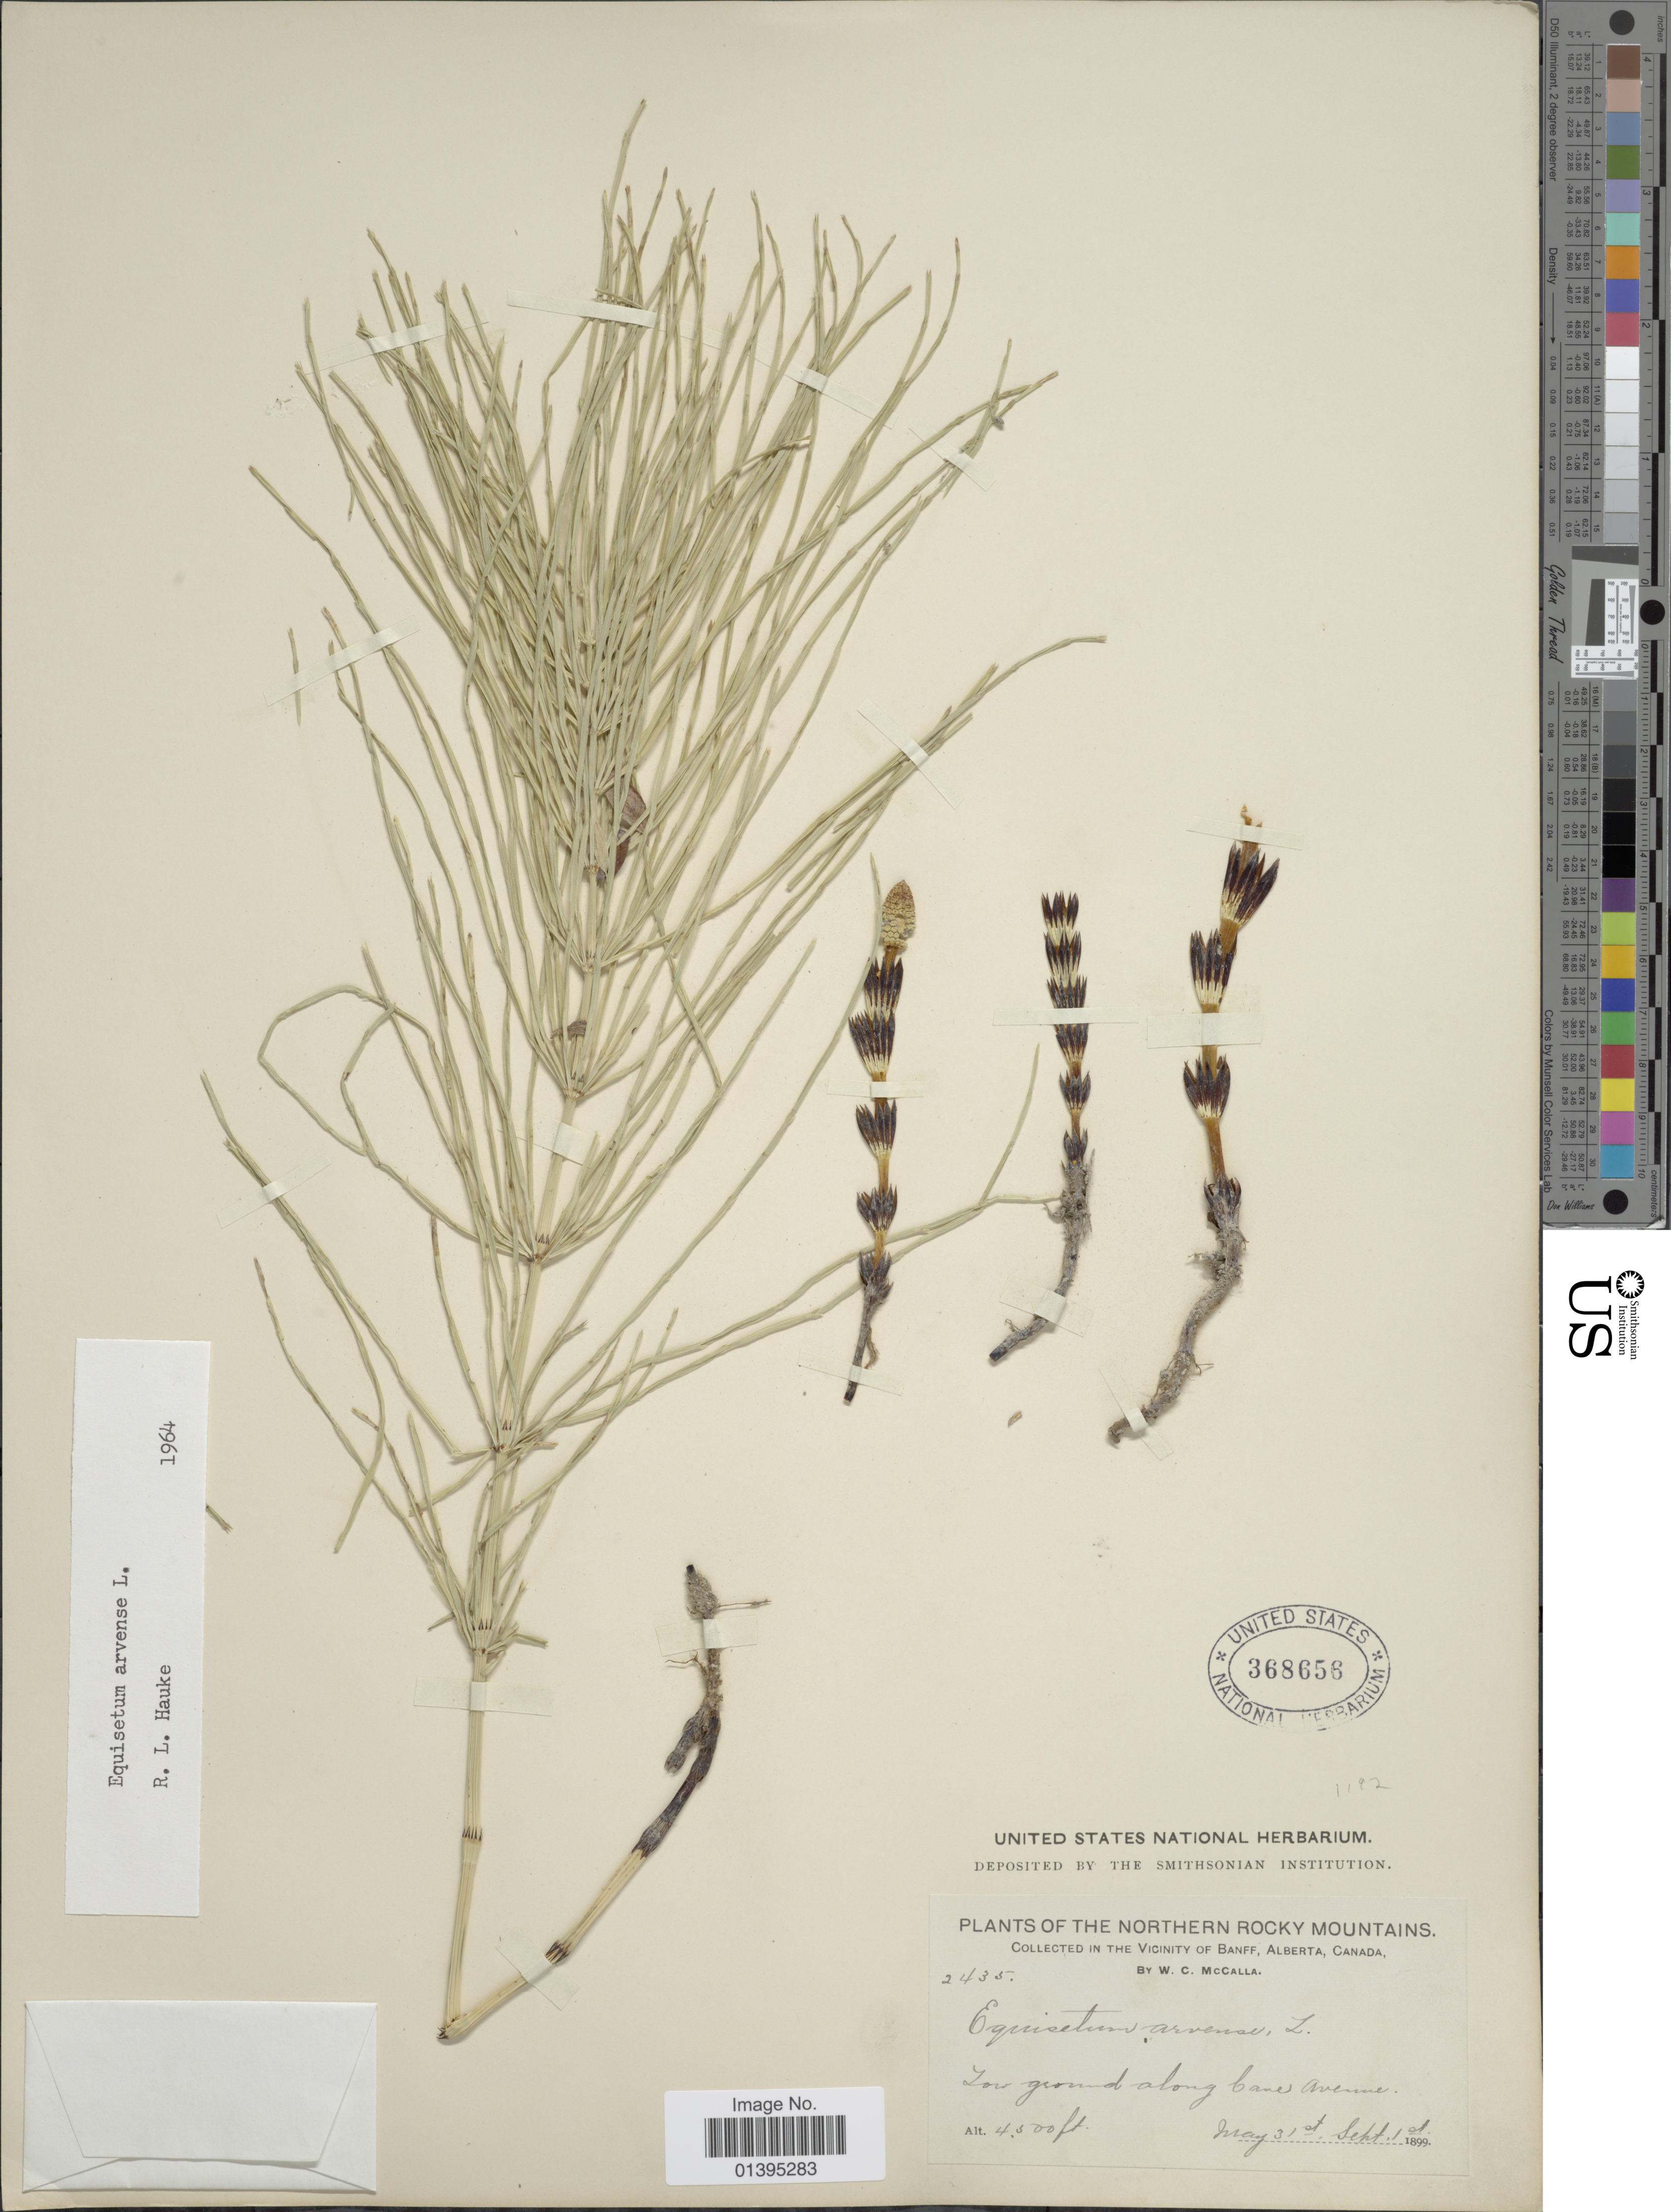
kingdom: Plantae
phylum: Tracheophyta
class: Polypodiopsida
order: Equisetales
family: Equisetaceae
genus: Equisetum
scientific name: Equisetum arvense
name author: L.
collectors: W. McCalla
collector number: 2435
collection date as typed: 1899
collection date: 1899-05-31/1899-09-01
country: Canada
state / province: Alberta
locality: Northern Rocky mountains, Vicinity of Banff, low ground along Cane Avenue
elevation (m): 1372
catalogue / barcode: US 368656